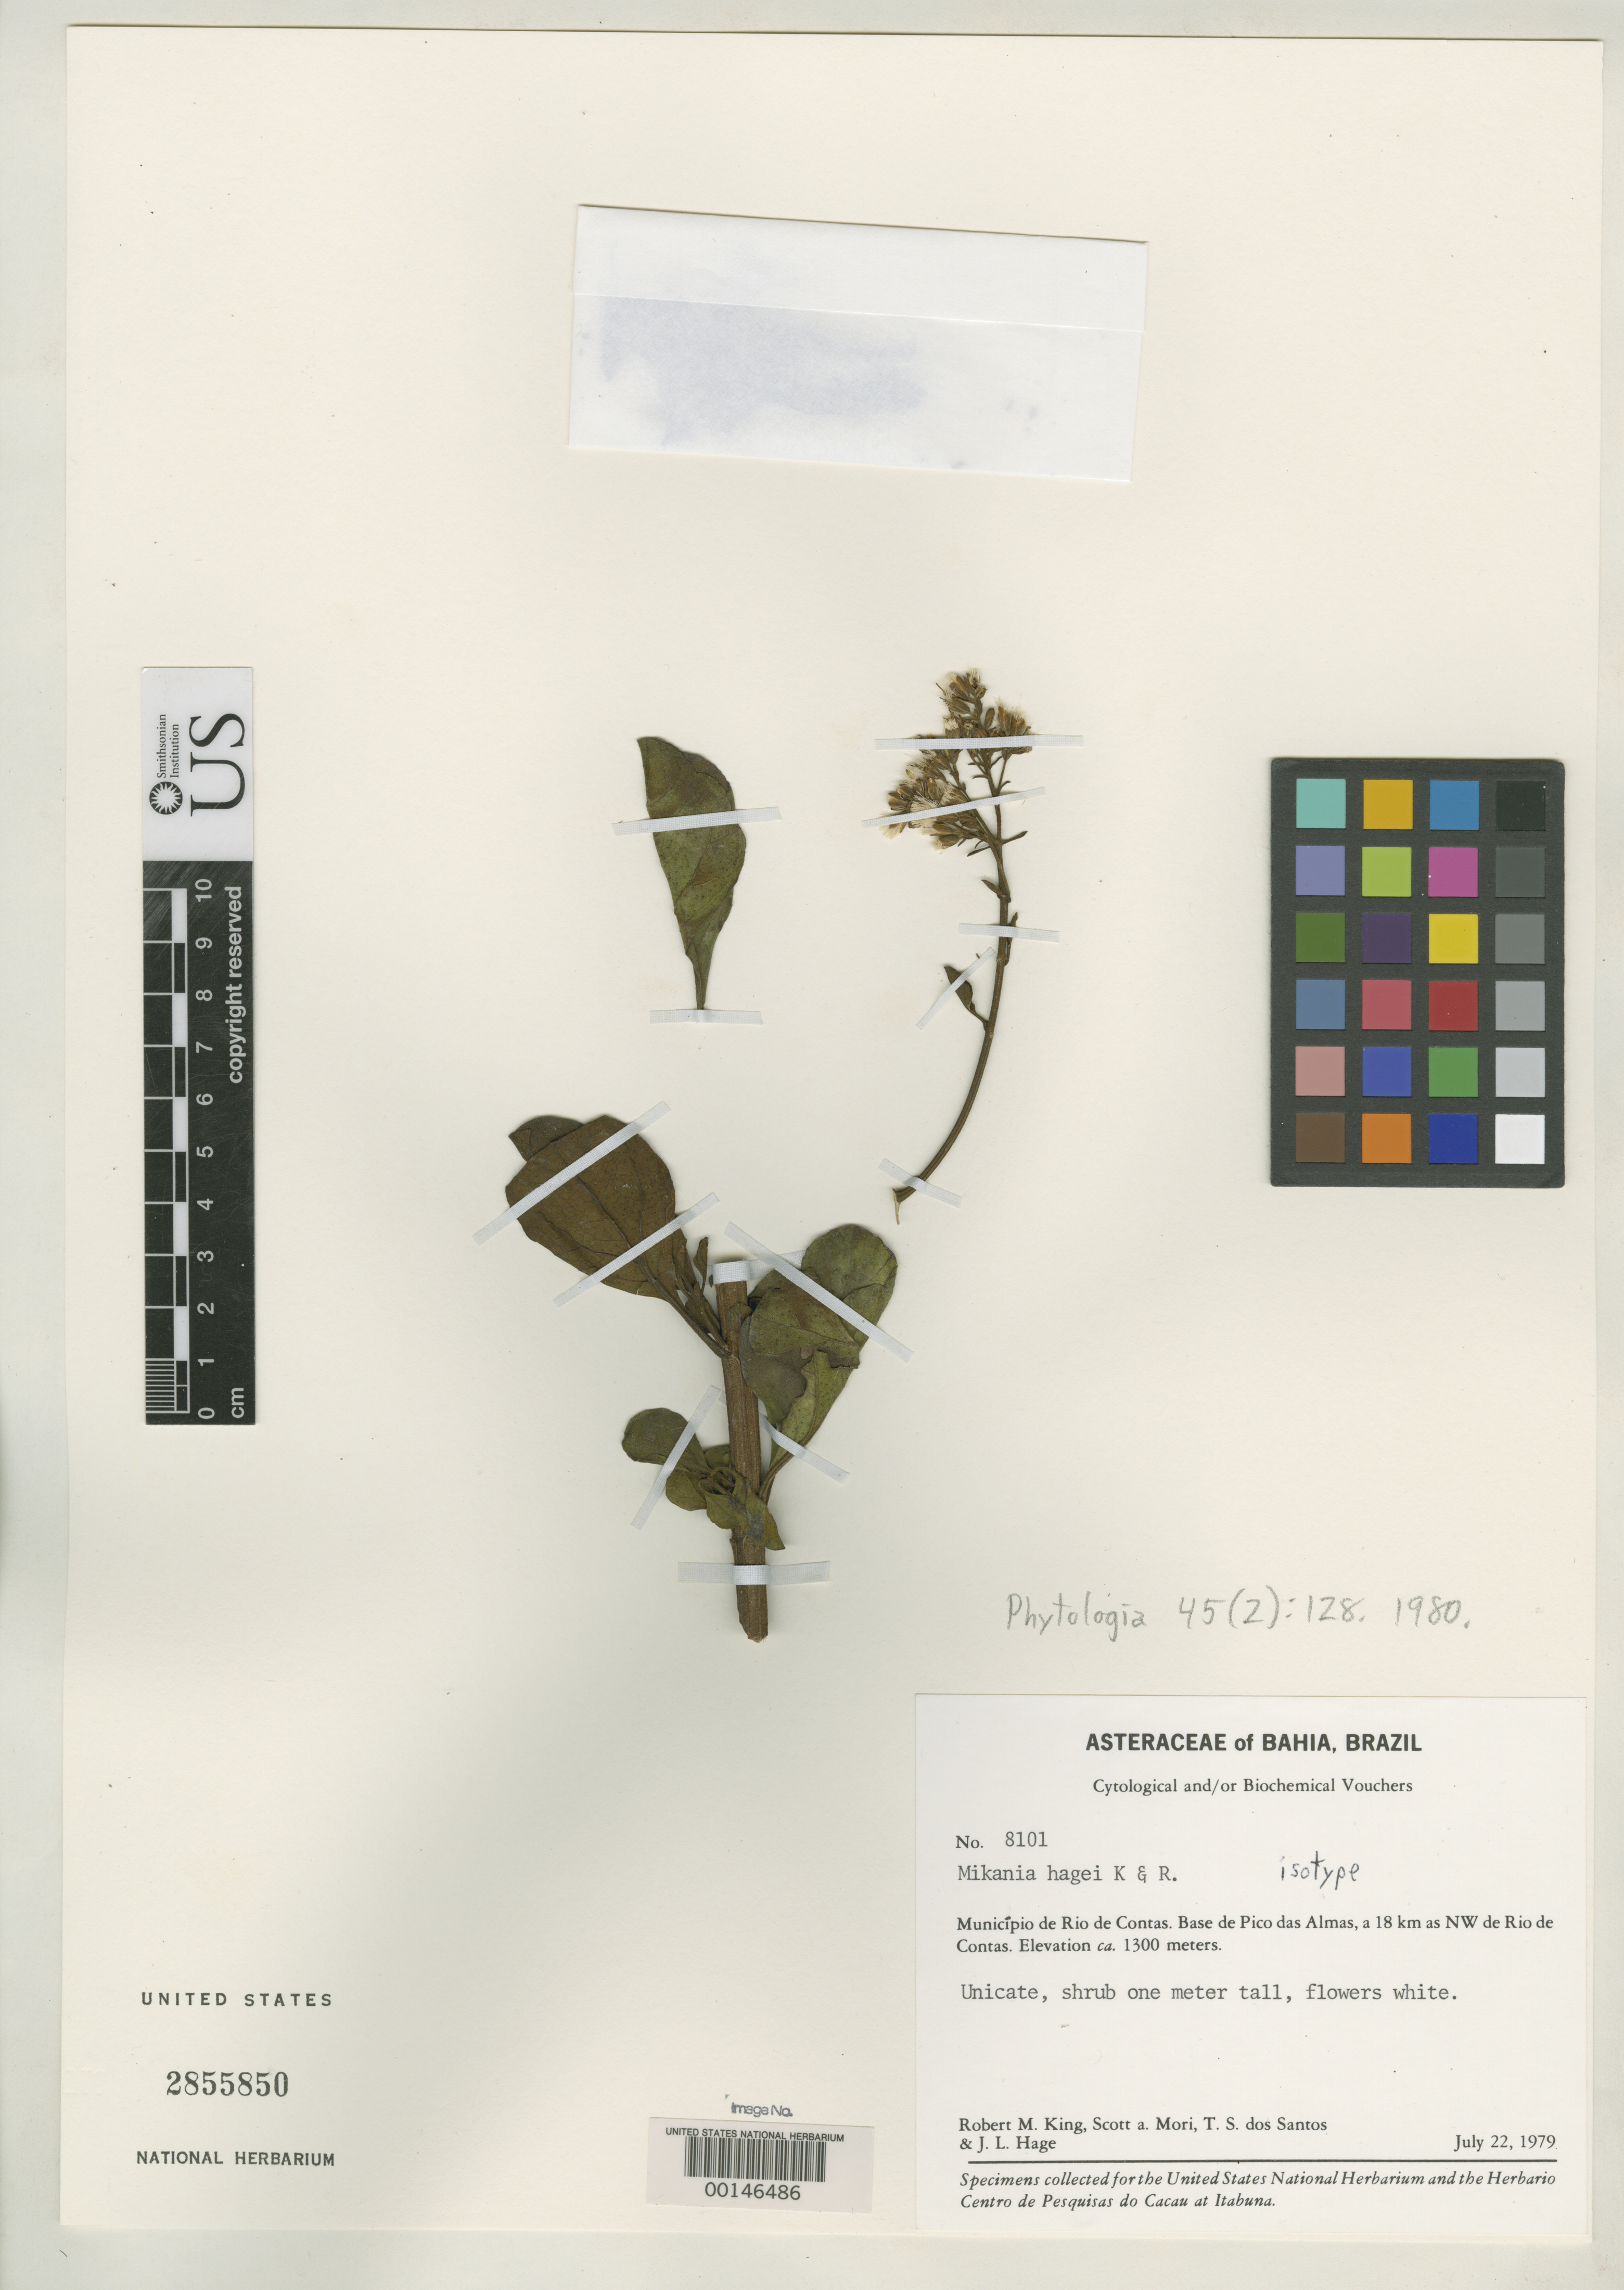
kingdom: Plantae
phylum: Tracheophyta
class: Magnoliopsida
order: Asterales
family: Asteraceae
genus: Mikania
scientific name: Mikania hagei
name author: R.M. King & H. Rob.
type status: Isotype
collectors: R. M. King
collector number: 8101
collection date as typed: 22 Jul 1979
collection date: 1979-07-22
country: Brazil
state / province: Bahia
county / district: Rio de Contas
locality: Base of Pico das Almas, NW of Rio de Contas.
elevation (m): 1300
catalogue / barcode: US 2855850